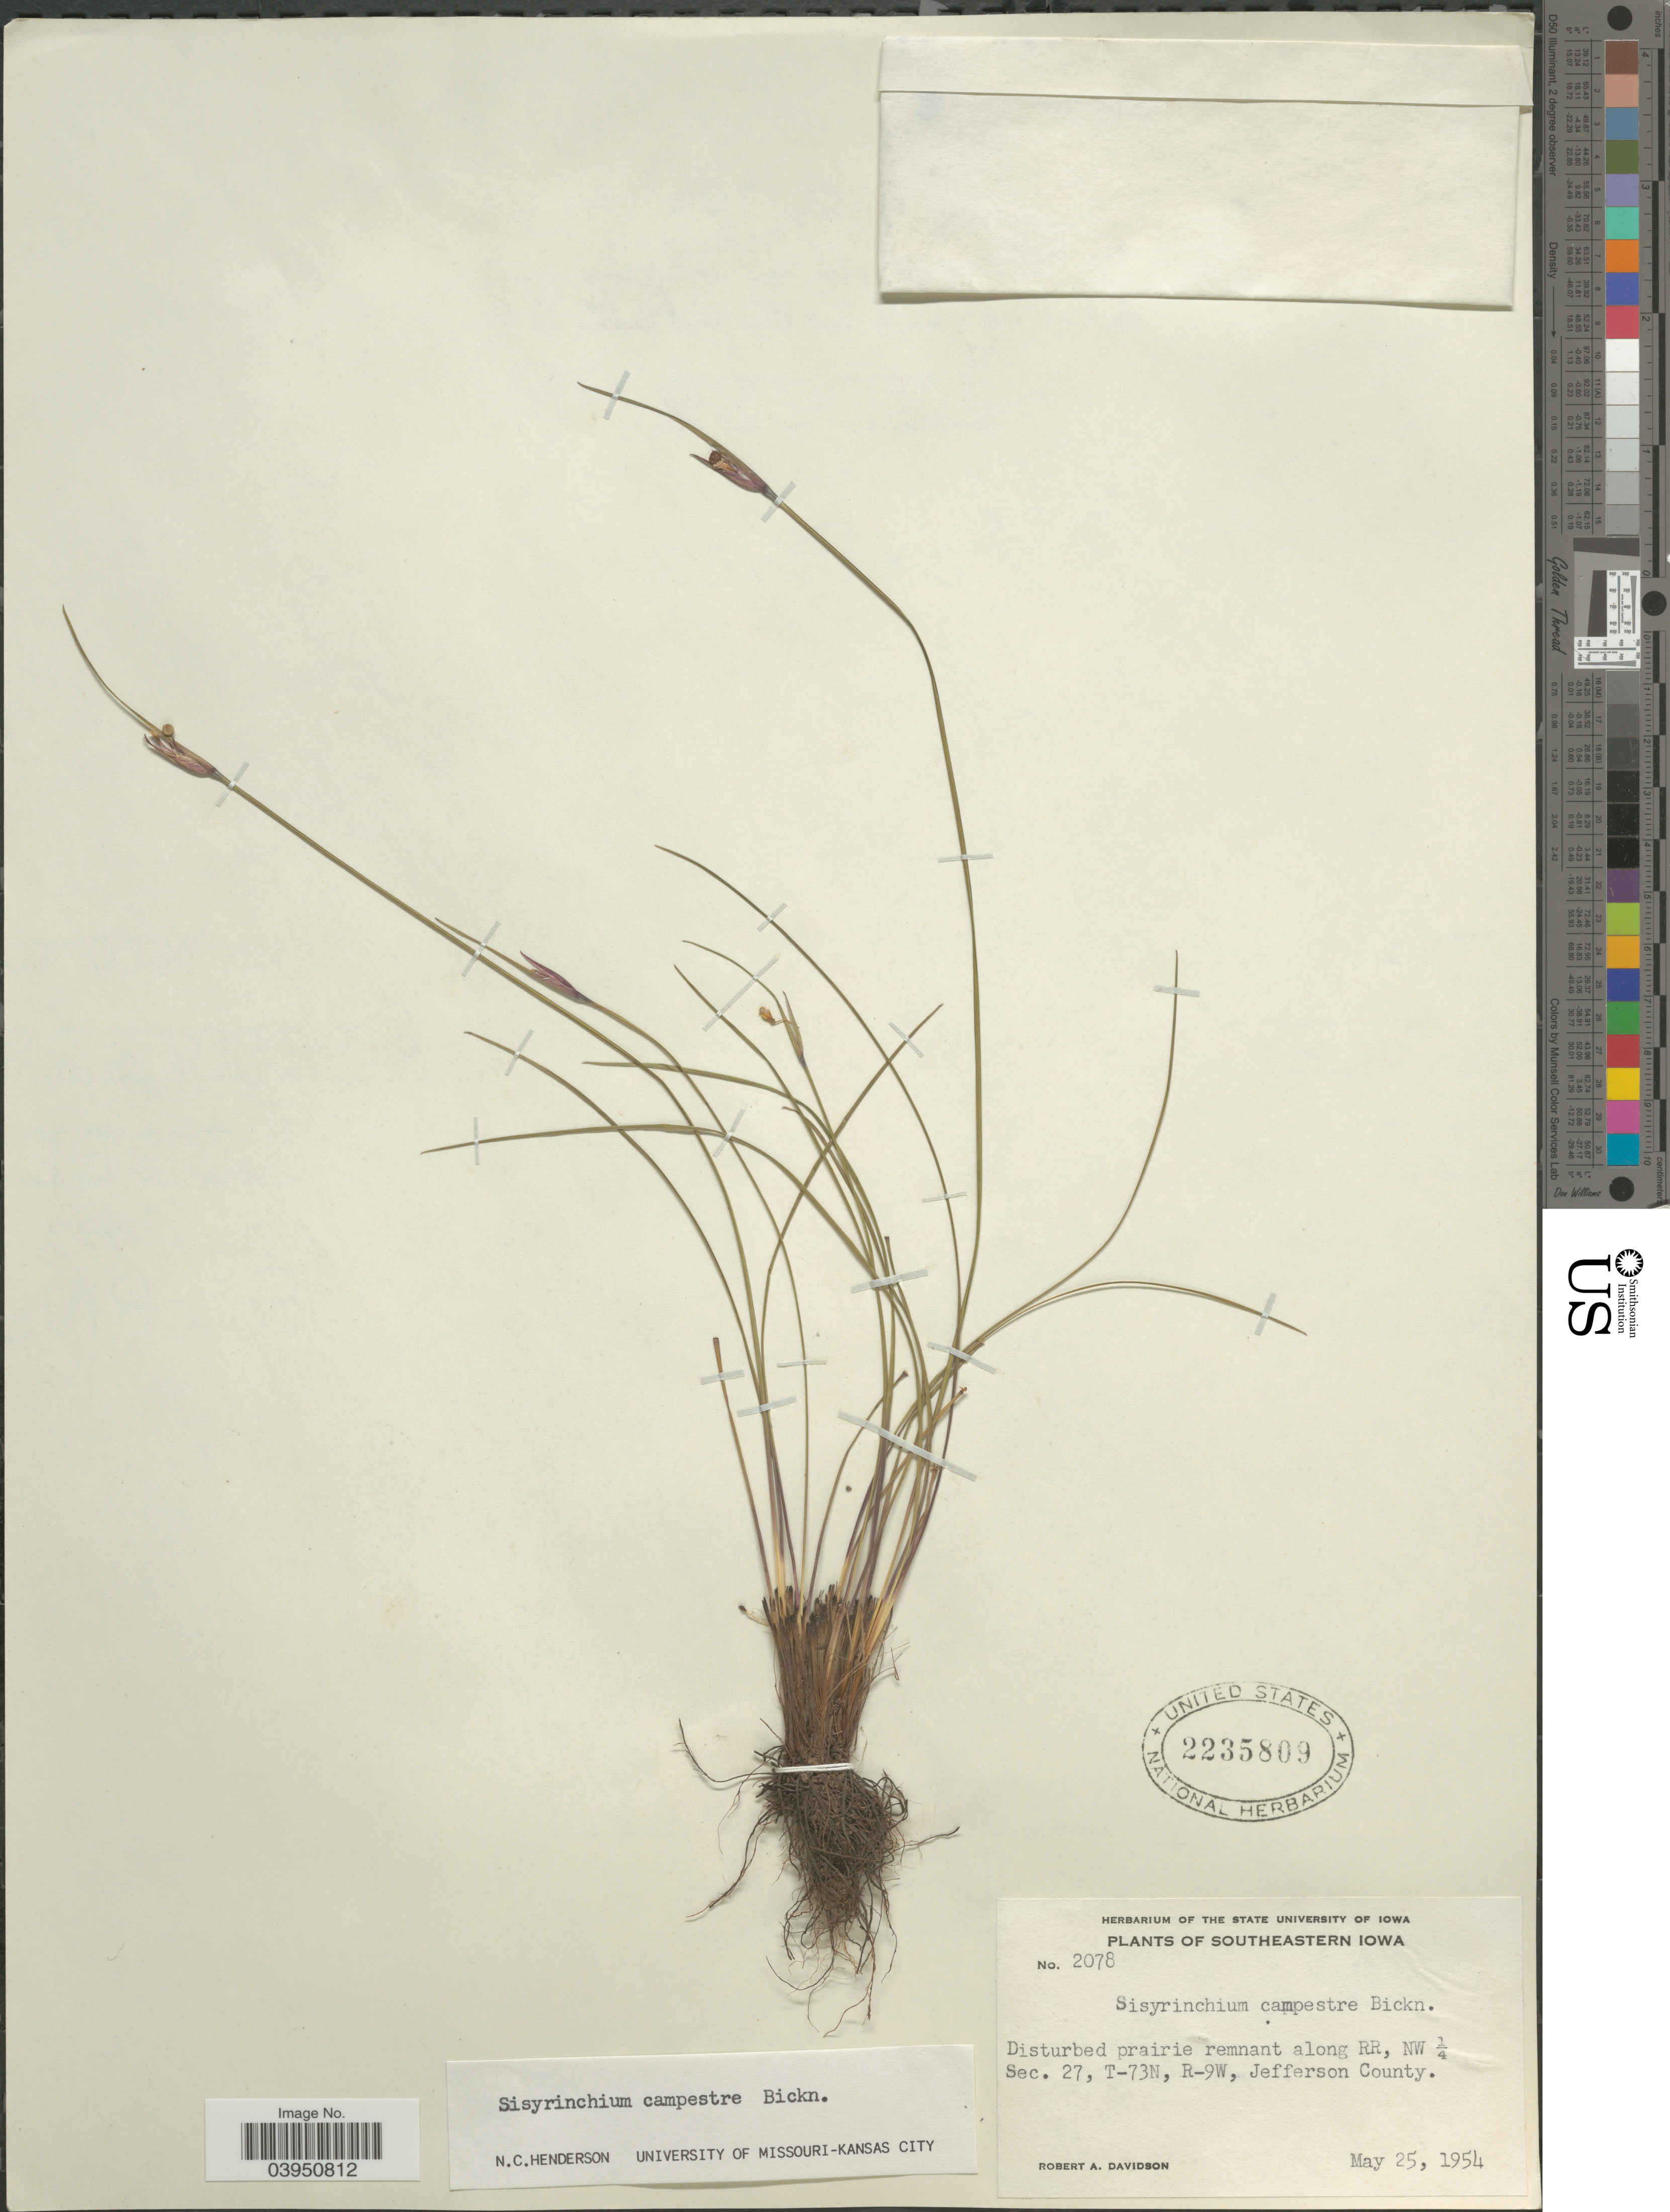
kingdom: Plantae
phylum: Tracheophyta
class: Liliopsida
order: Asparagales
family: Iridaceae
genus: Sisyrinchium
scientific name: Sisyrinchium campestre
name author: E.P. Bicknell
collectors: R. A. Davidson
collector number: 2078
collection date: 1954-05-25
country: United States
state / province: Iowa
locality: Southeastern Iowa. Along RR, NW ¼ Sec. 27, T-73N, R-9W, Jefferson County.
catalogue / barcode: US 2235809